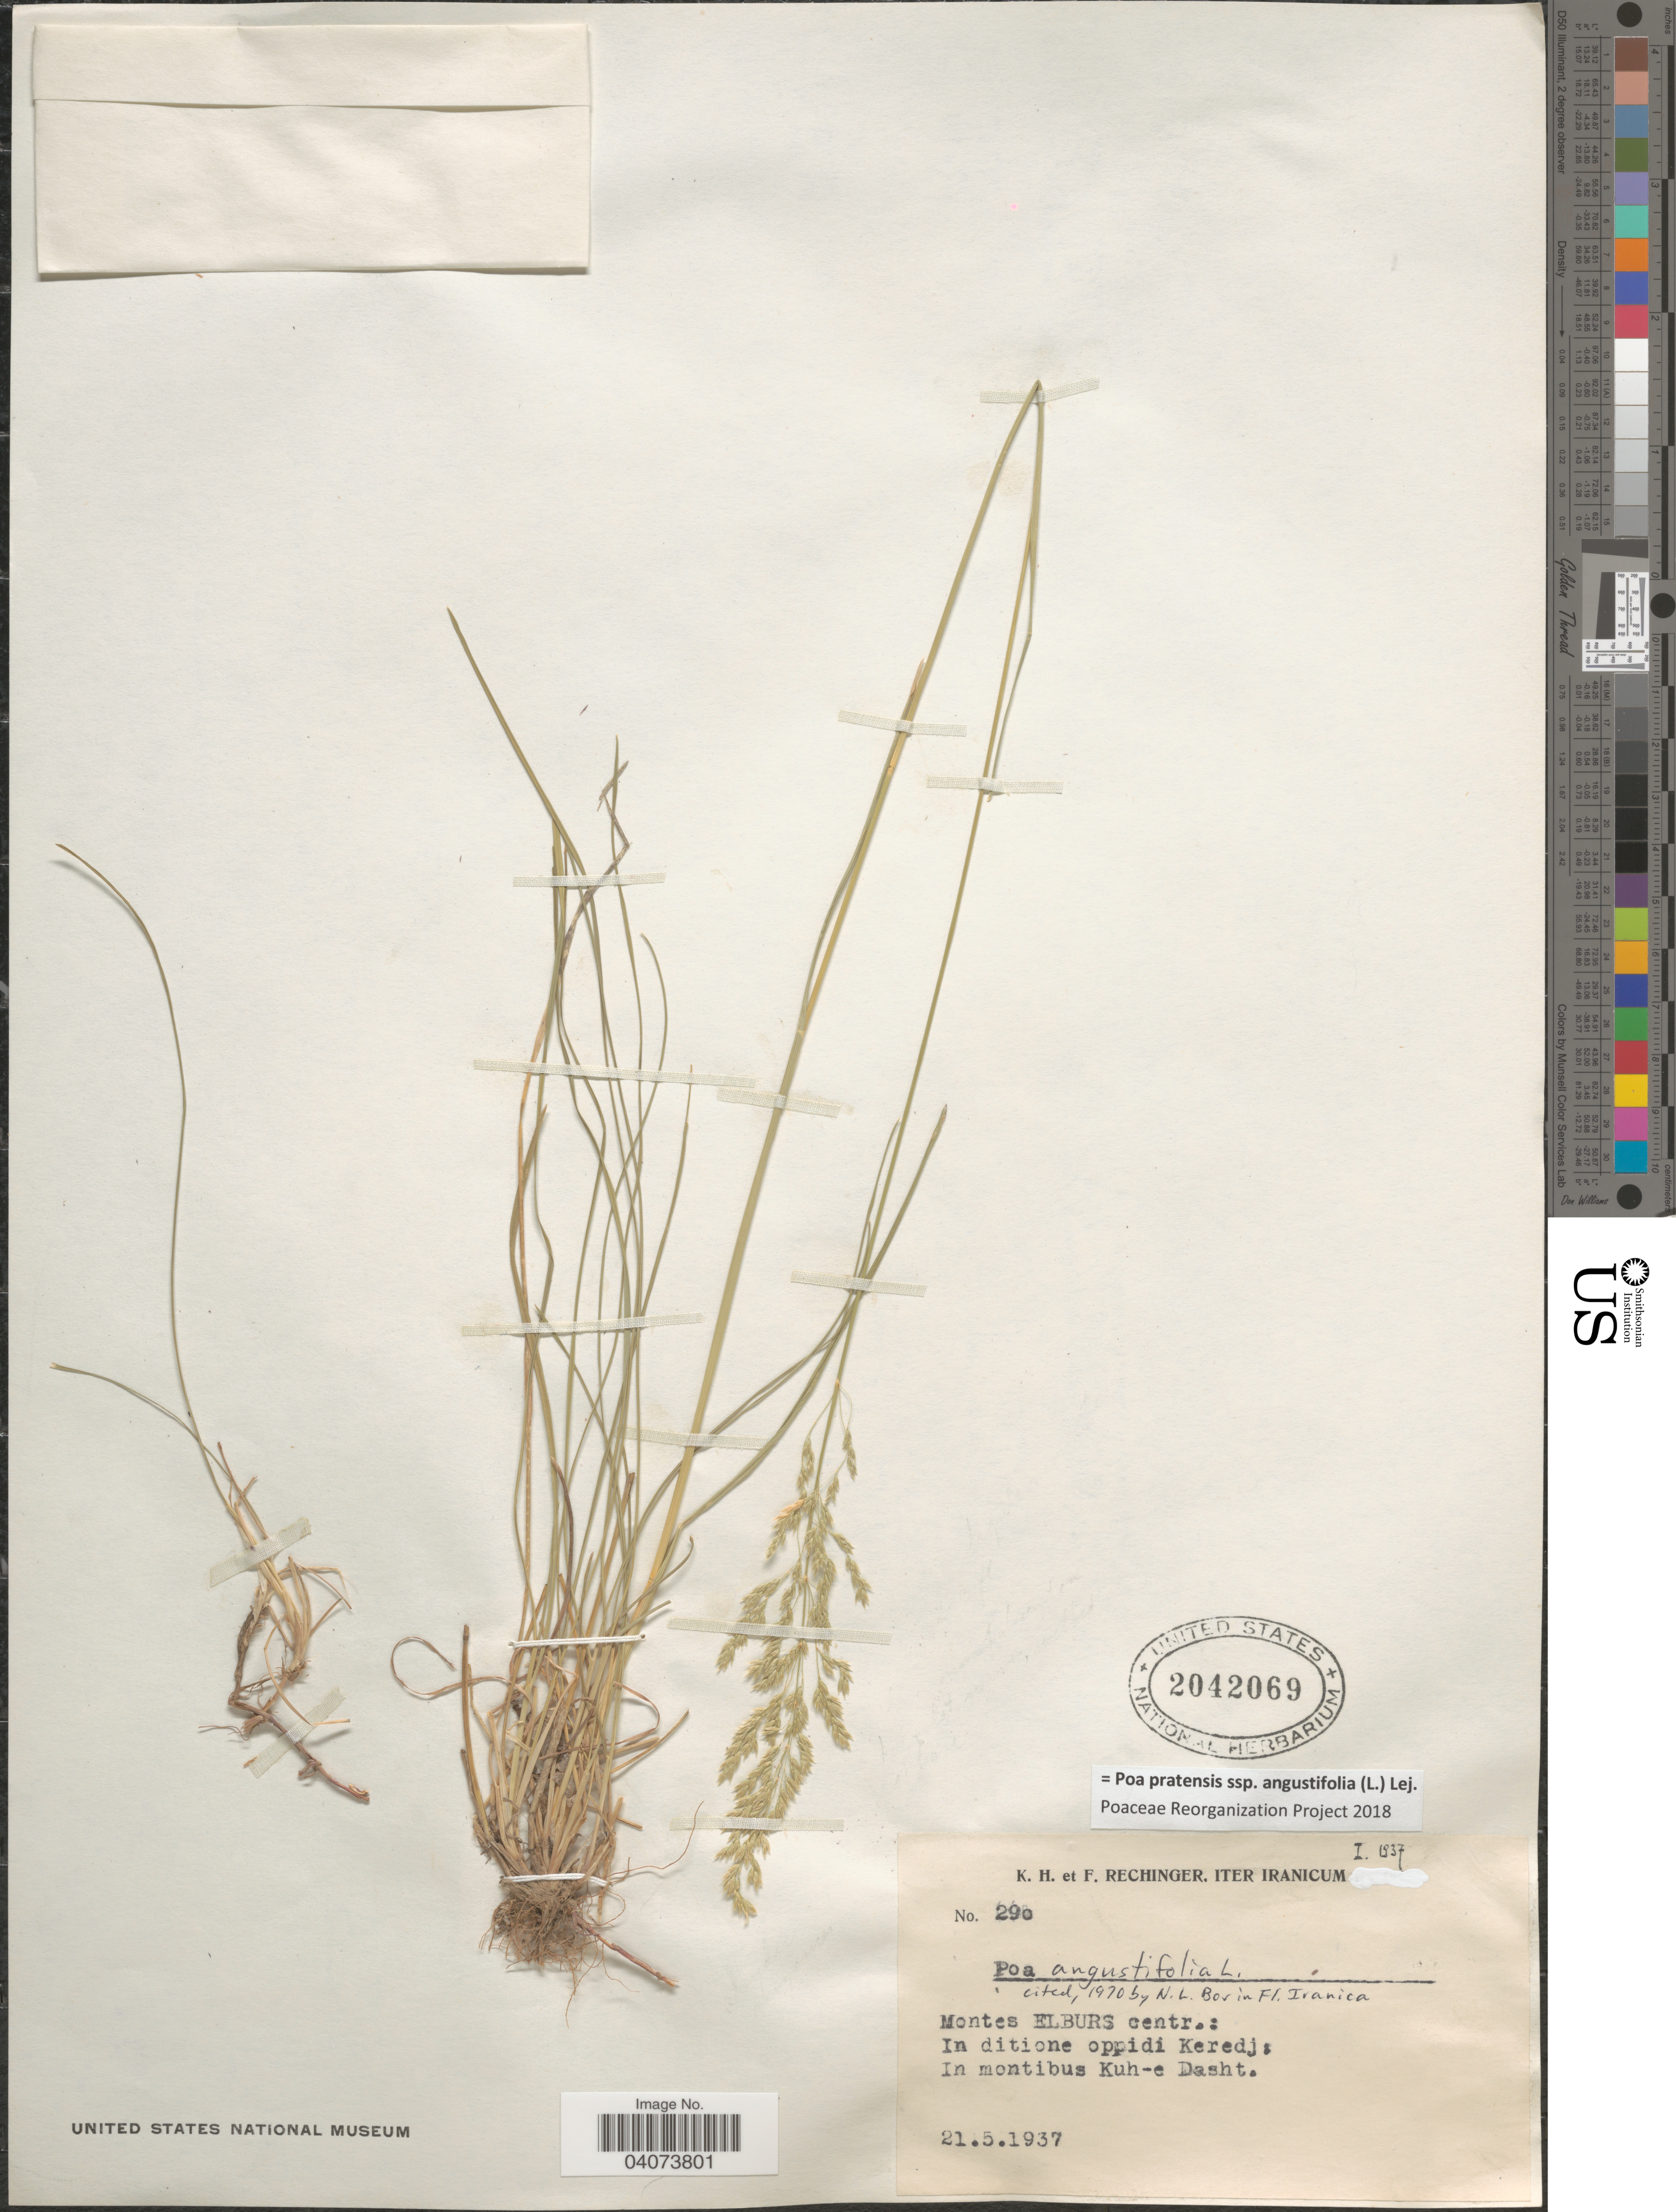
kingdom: Plantae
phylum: Tracheophyta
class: Liliopsida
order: Poales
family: Poaceae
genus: Poa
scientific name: Poa pratensis subsp. angustifolia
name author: (L.) Lej.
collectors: K. H. Rechinger & F. Rechinger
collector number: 290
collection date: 1937-05-21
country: Iran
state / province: Alborz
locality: Iter Iranicum I. 1937. Montes Elburs centr.: In ditione oppidi Keredj: In montibus Kuh-e Dasht.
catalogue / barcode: US 2042069